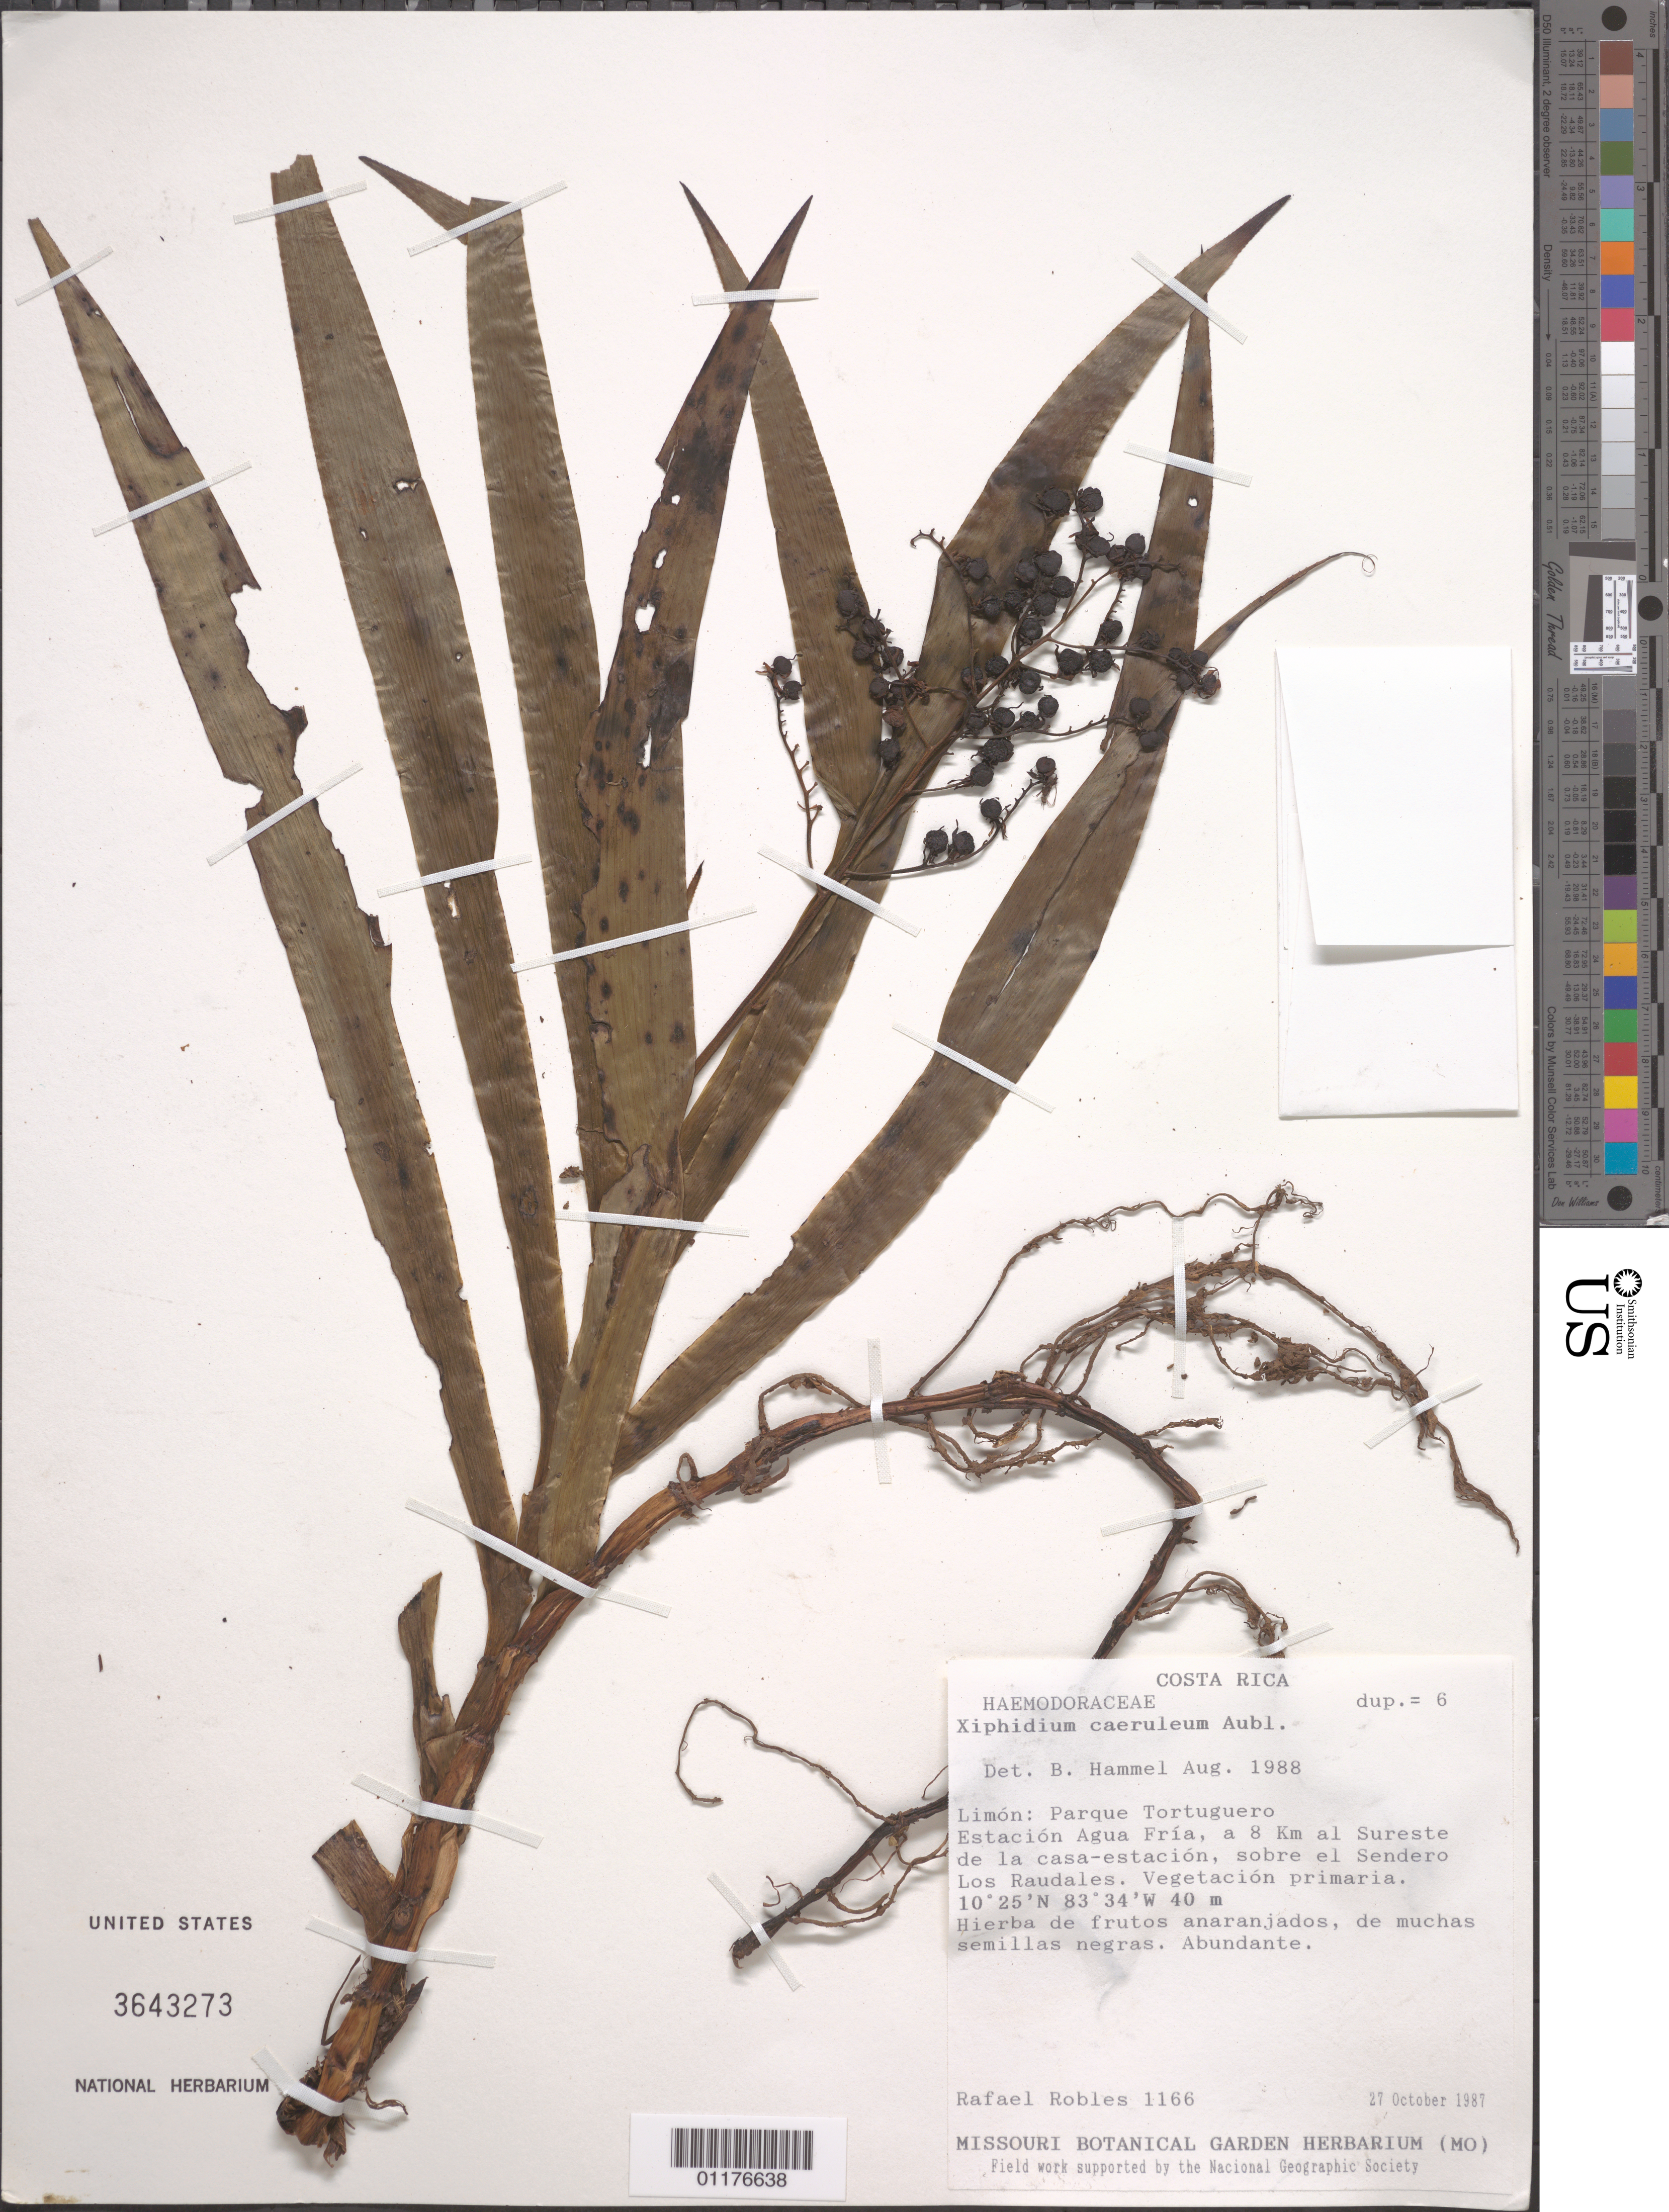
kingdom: Plantae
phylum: Tracheophyta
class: Liliopsida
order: Commelinales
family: Haemodoraceae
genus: Xiphidium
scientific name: Xiphidium caeruleum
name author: Aubl.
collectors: R. Robles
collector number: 1166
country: Costa Rica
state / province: Limón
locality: Parque Tortuguero, Estacion Agua Fria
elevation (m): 40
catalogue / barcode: US 3643273